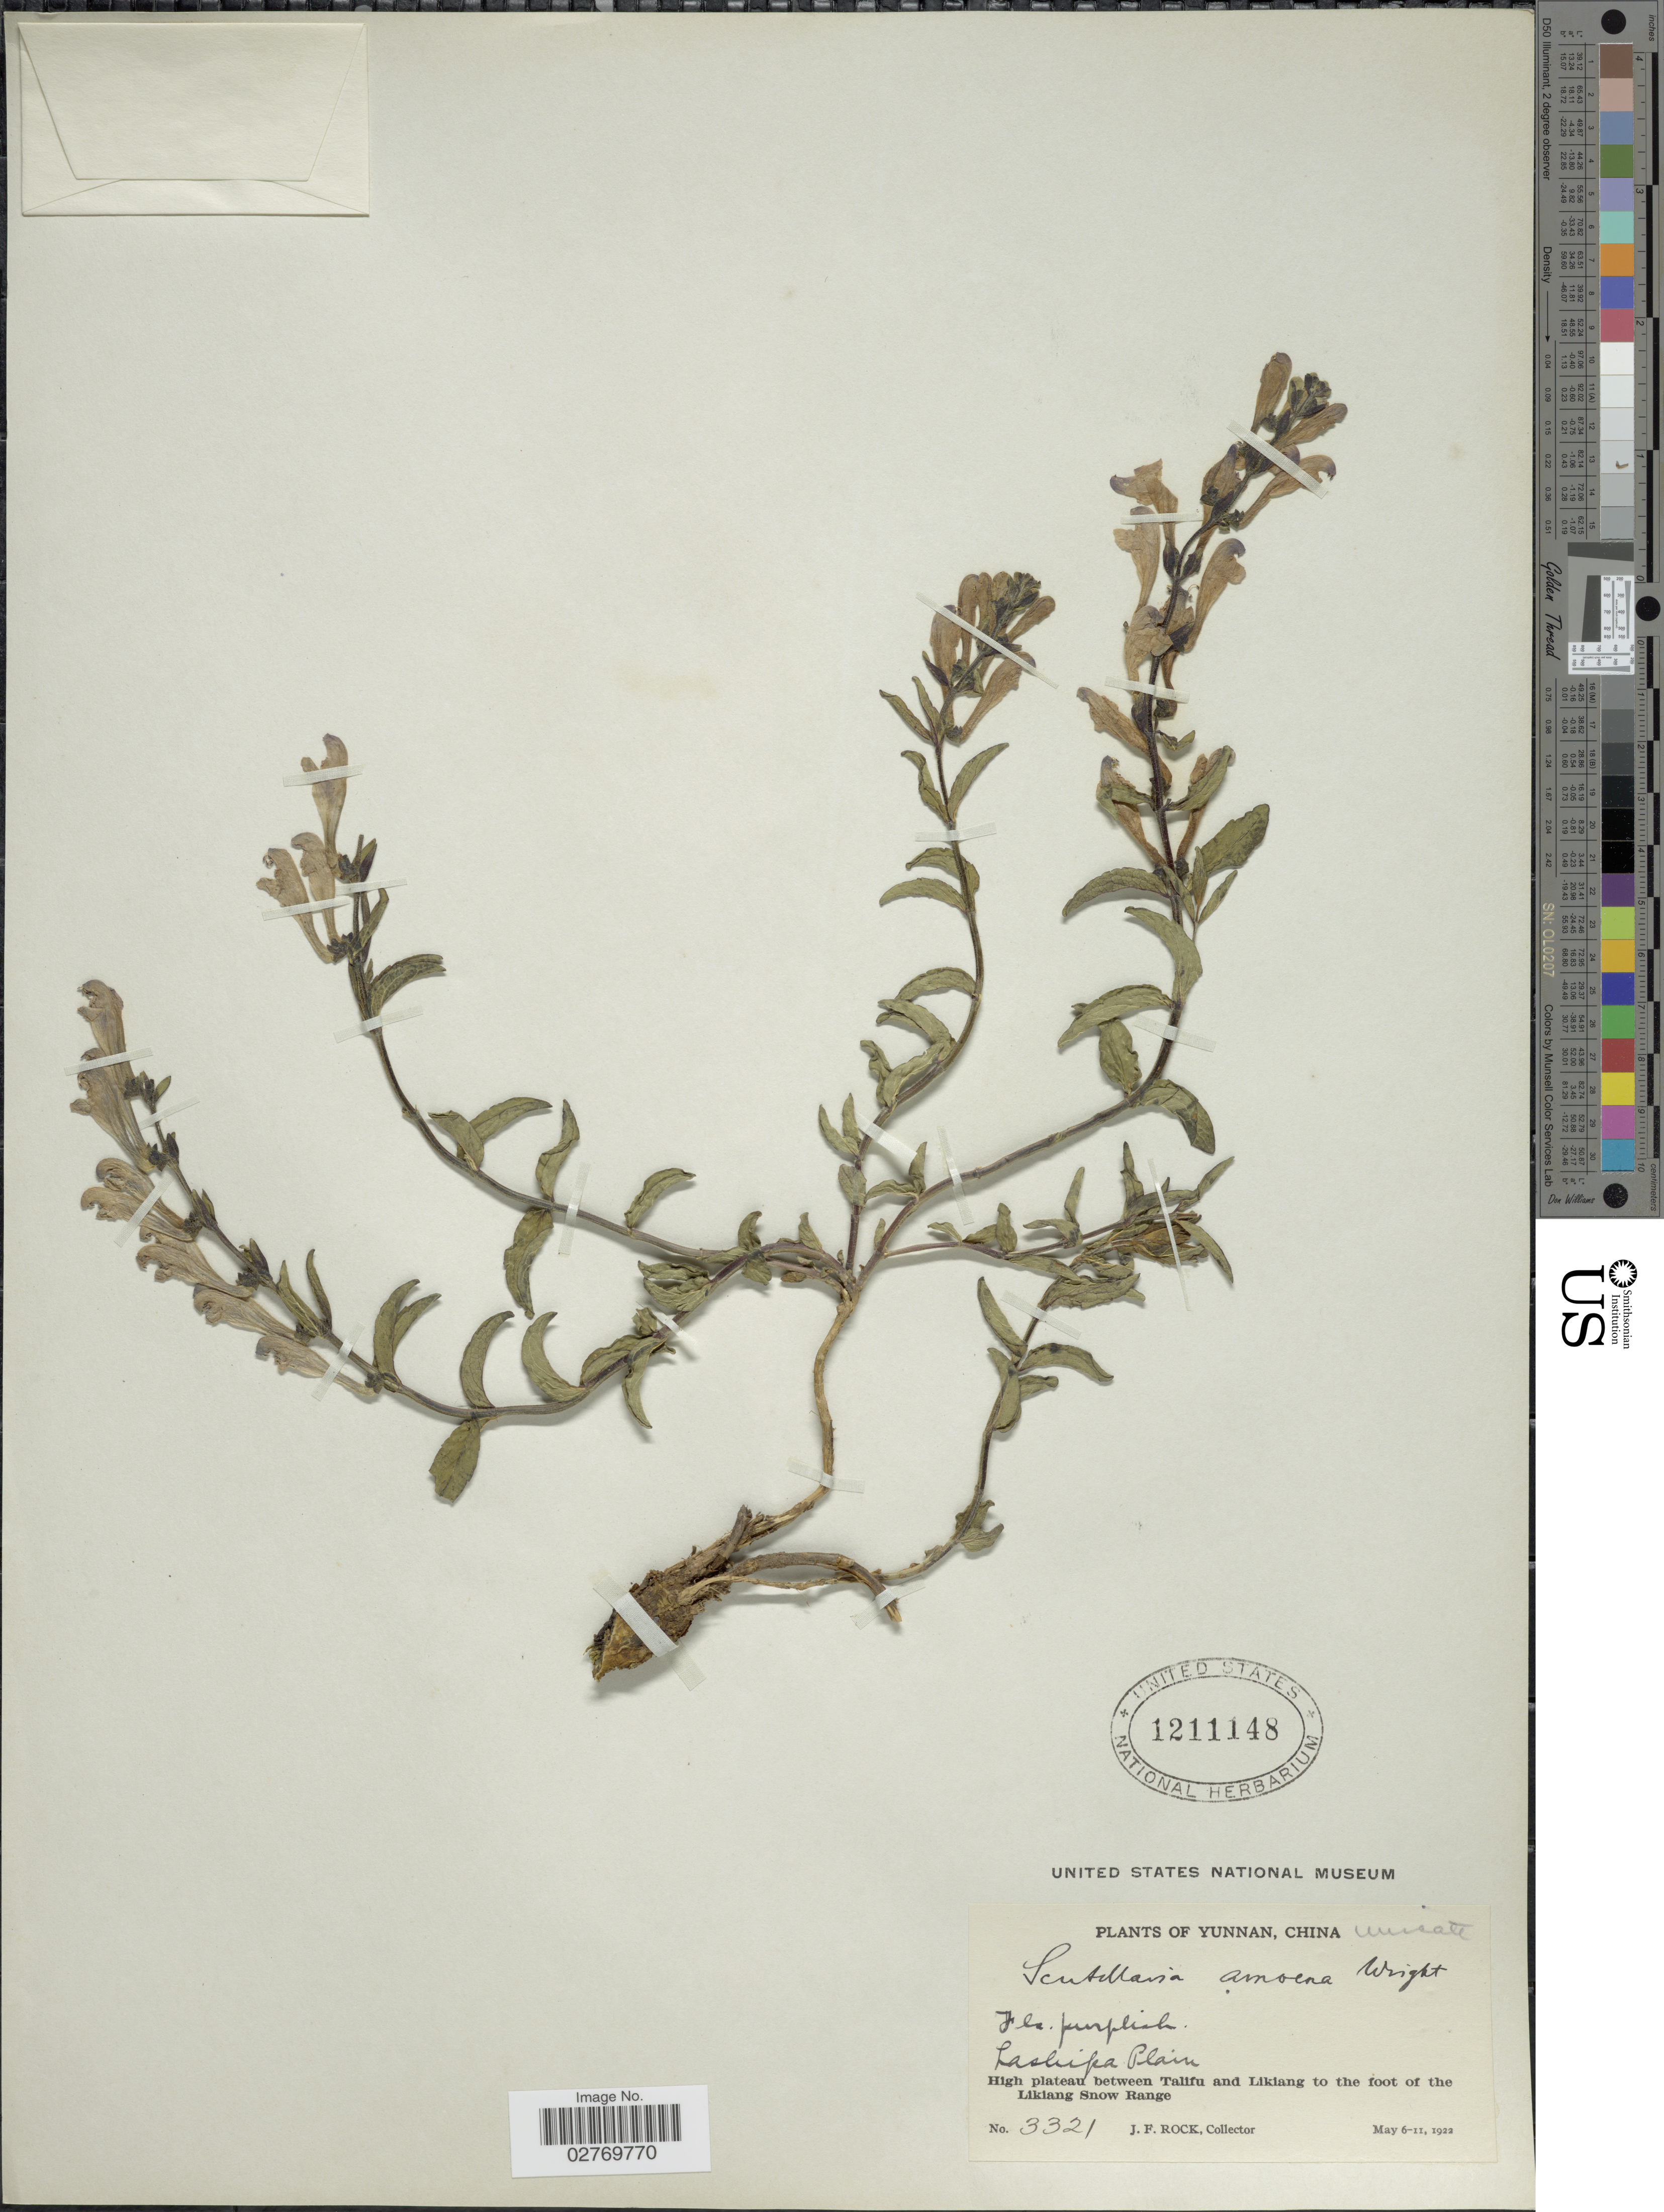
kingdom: Plantae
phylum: Tracheophyta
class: Magnoliopsida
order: Lamiales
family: Lamiaceae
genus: Scutellaria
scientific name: Scutellaria amoena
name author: C.H. Wright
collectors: J. Rock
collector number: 3321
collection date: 1922-05-06/1922-05-11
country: China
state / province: Yunnan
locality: Lashipa Plain. High plateau between Talifu and Likiang to the foot of the Likiang Snow Range.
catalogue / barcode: US 1211148